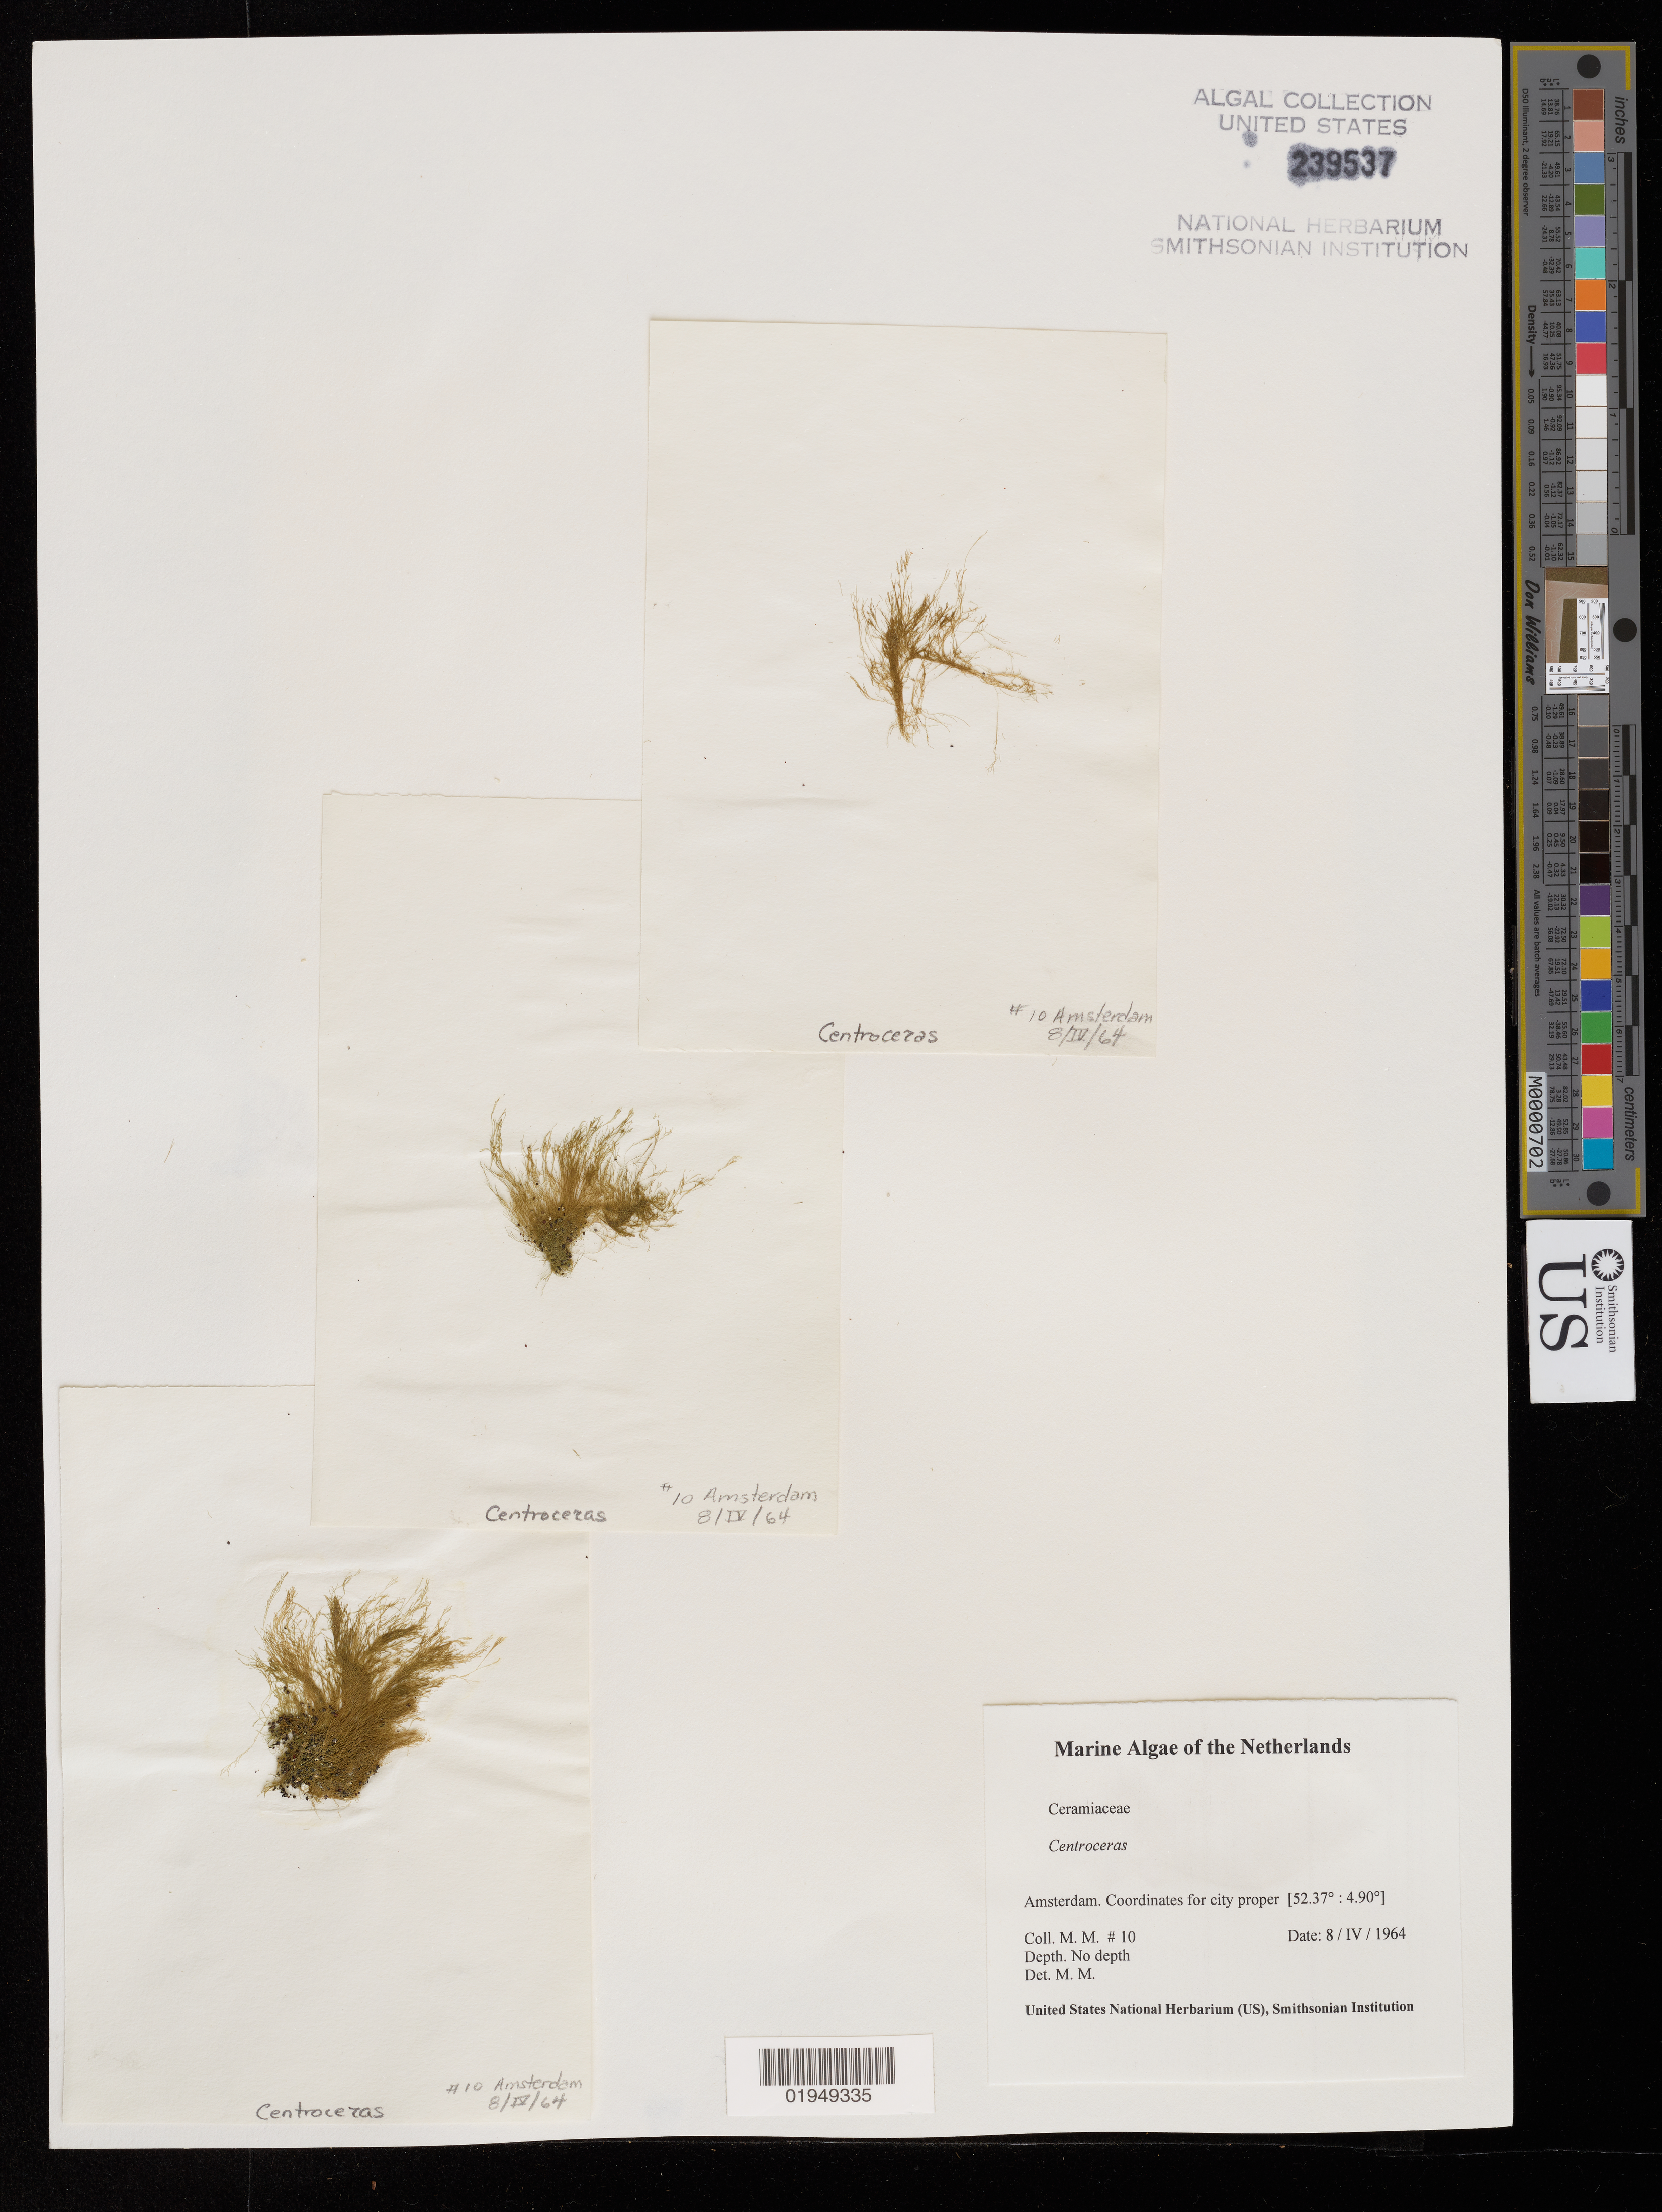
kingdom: Plantae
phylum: Rhodophyta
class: Florideophyceae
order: Ceramiales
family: Ceramiaceae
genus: Centroceras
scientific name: Centroceras sp.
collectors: M. M.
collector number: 10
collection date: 1964-04-08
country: Netherlands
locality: Amsterdam. Coordinates for city proper [52.37° : 4.90°]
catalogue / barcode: US 239537